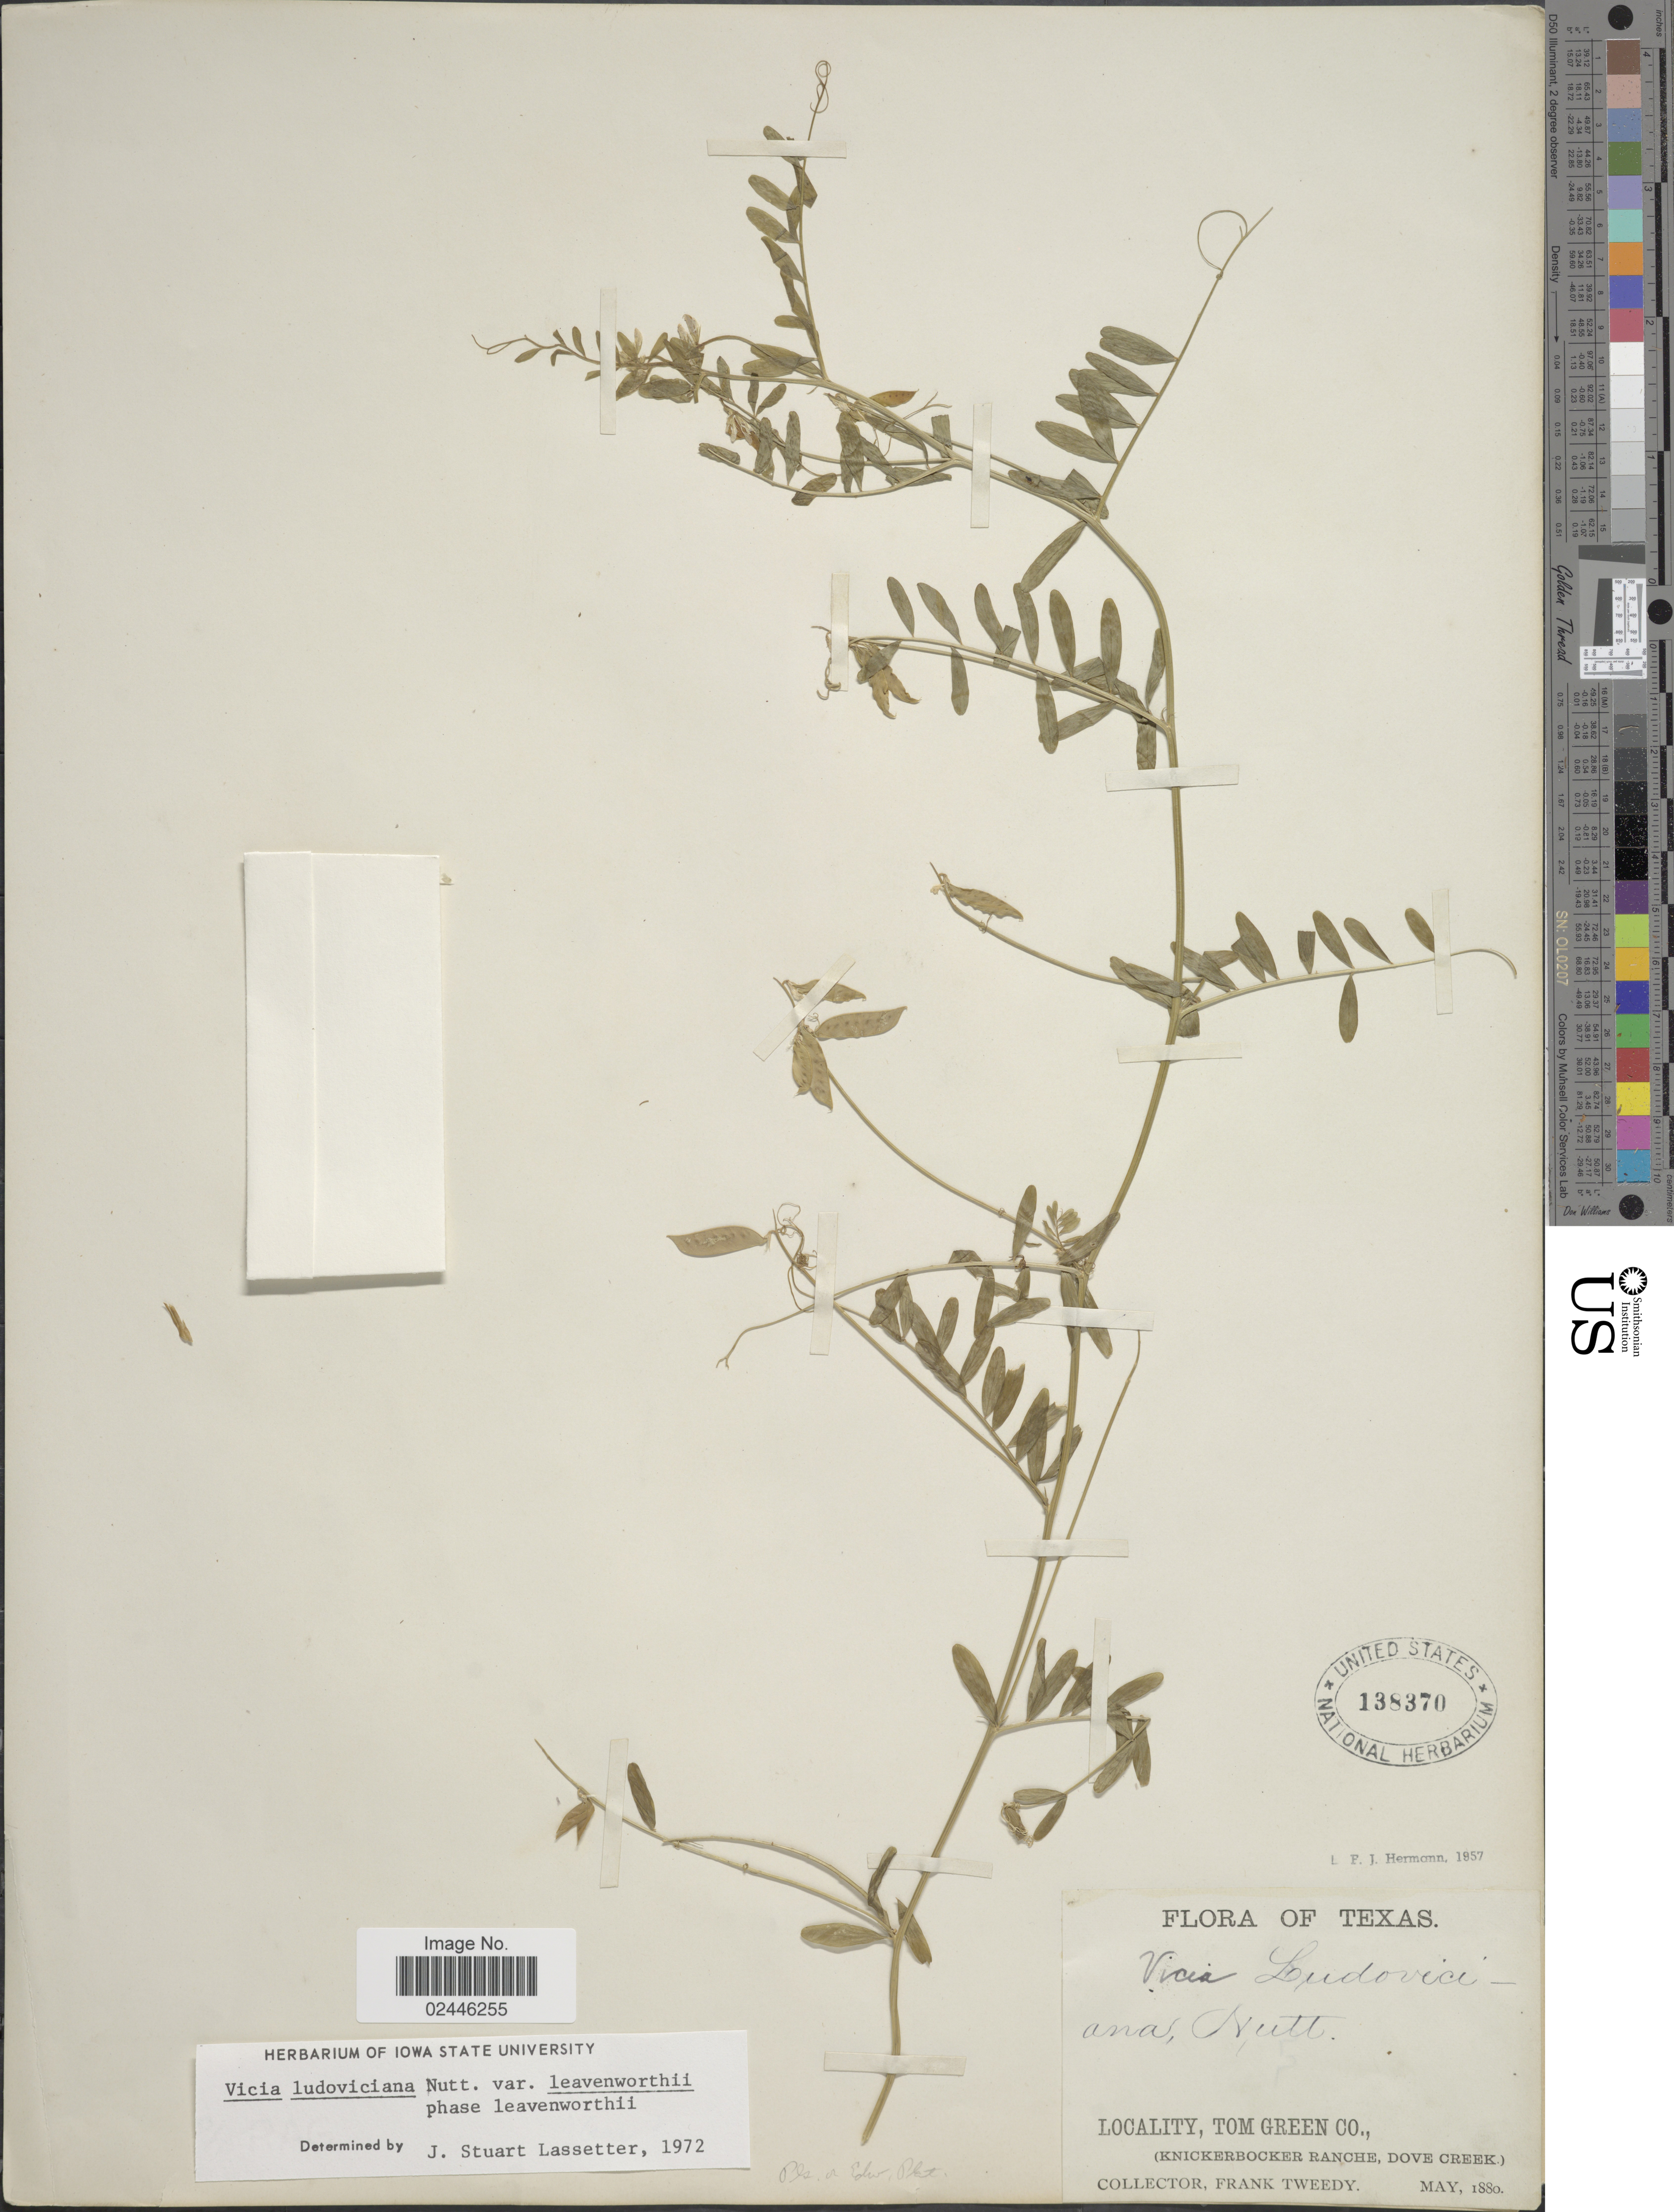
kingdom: Plantae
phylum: Tracheophyta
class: Magnoliopsida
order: Fabales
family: Fabaceae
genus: Vicia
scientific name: Vicia ludoviciana var. leavenworthii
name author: (Torr. & A. Gray) Broich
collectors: F. Tweedy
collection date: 1880-05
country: United States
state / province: Texas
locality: Tom Green Co. (Knickerbocker Ranche, Dove Creek)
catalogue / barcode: US 138370